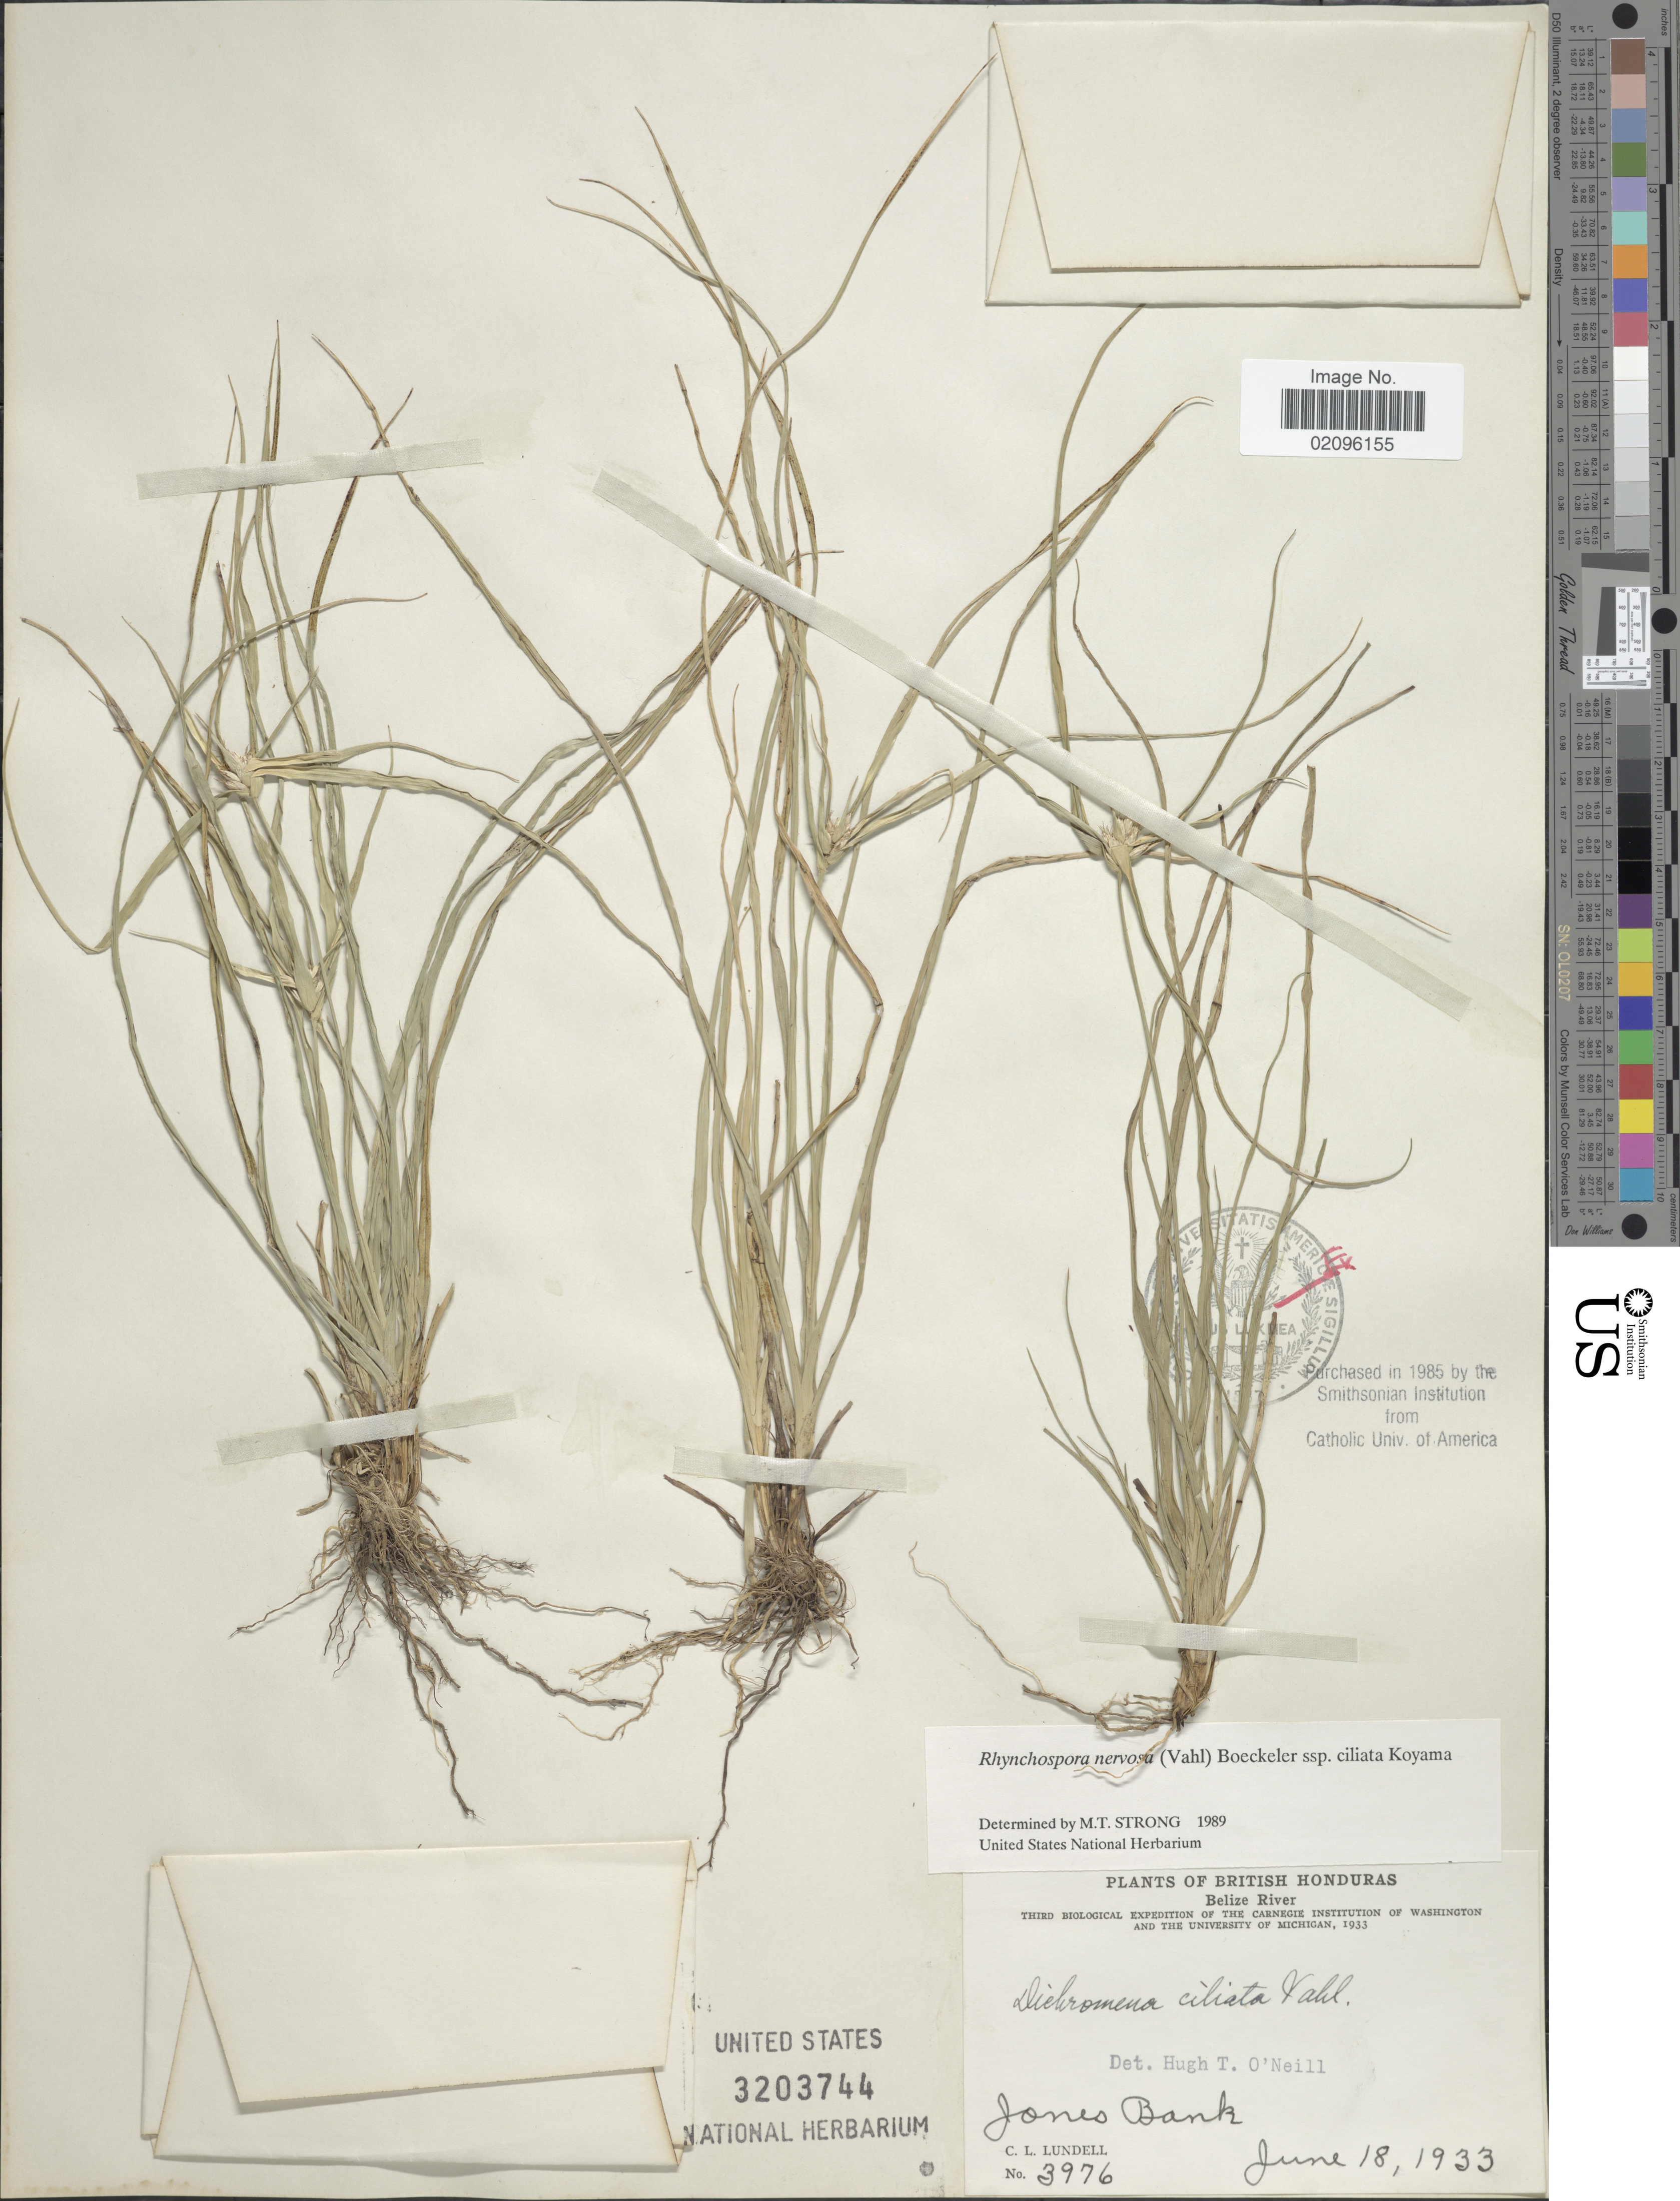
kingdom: Plantae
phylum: Tracheophyta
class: Liliopsida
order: Poales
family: Cyperaceae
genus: Rhynchospora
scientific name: Rhynchospora nervosa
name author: (Vahl) Boeckeler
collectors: C. L. Lundell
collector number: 3976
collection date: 1933-06-18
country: Belize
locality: British Honduras, Belize River, Jones Bank.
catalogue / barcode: US 3203744